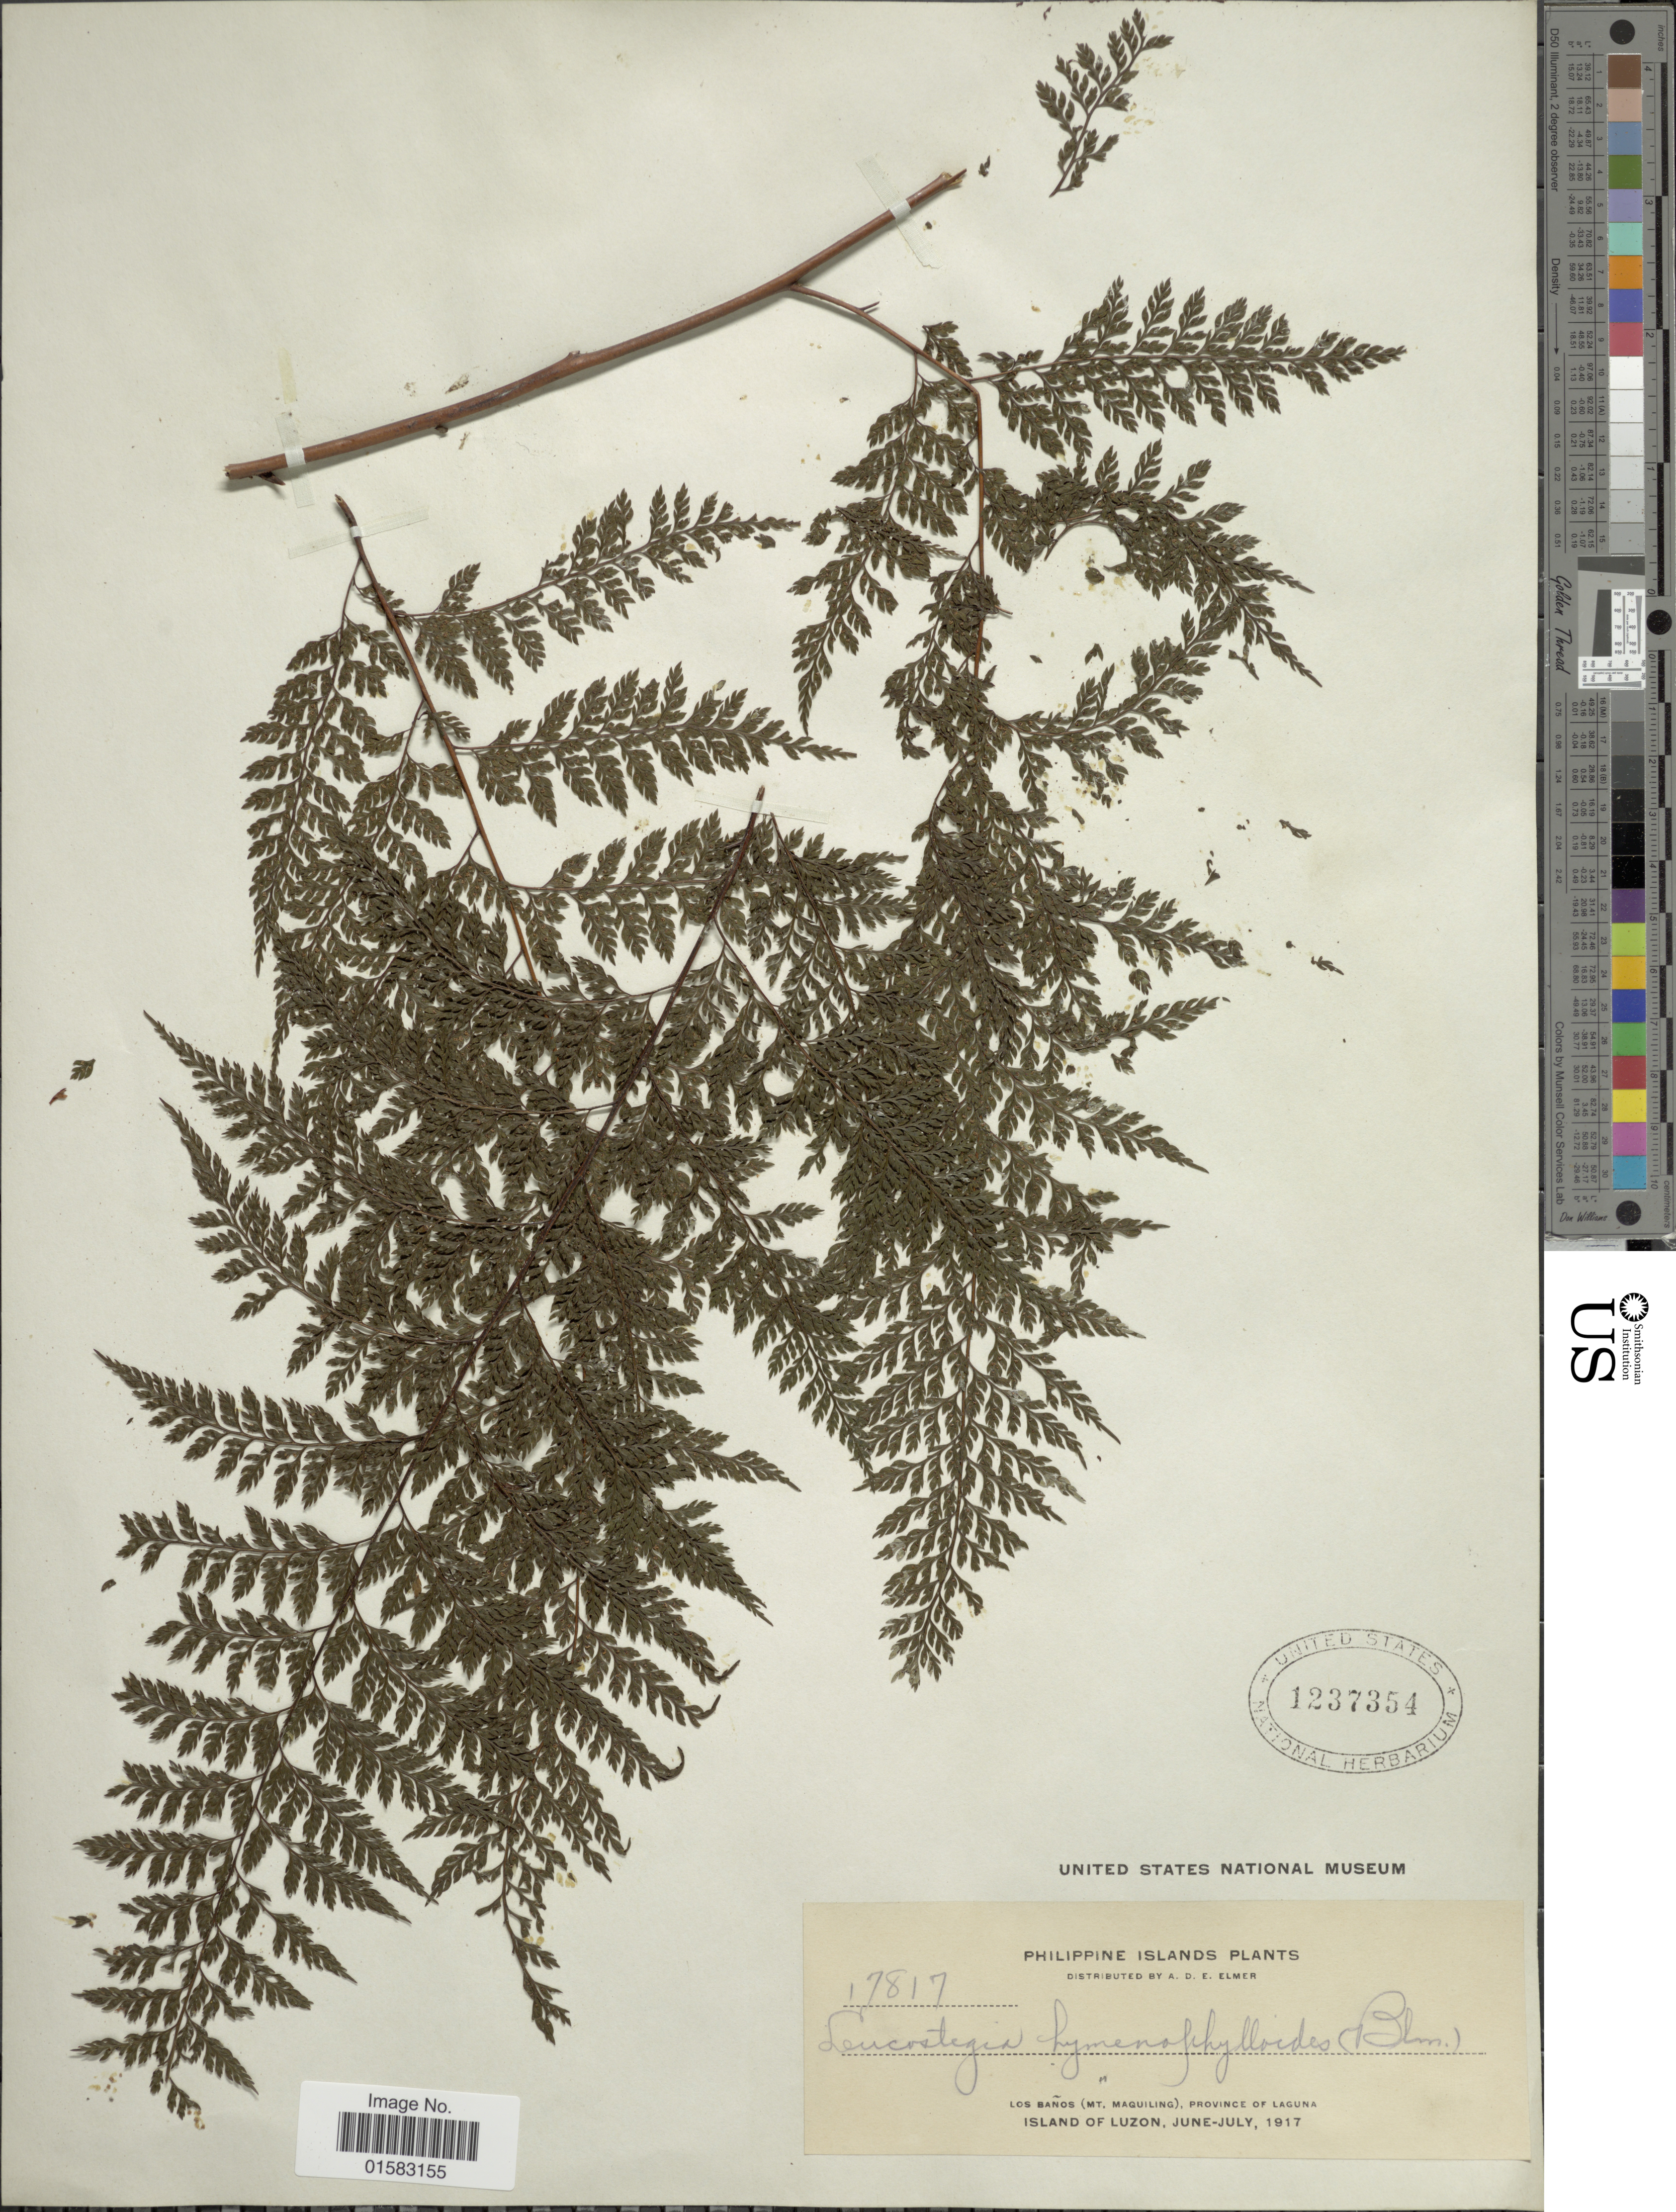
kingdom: Plantae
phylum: Tracheophyta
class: Polypodiopsida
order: Polypodiales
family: Davalliaceae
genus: Davallia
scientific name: Davallia hymenophylloides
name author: (Bedd.) Kuhn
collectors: A. D. E. Elmer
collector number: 17817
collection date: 1917-06/1917-07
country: Philippines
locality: Los Baños (Mt. Maquiling), Province of Laguna, Island of Luzon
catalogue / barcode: US 1237354